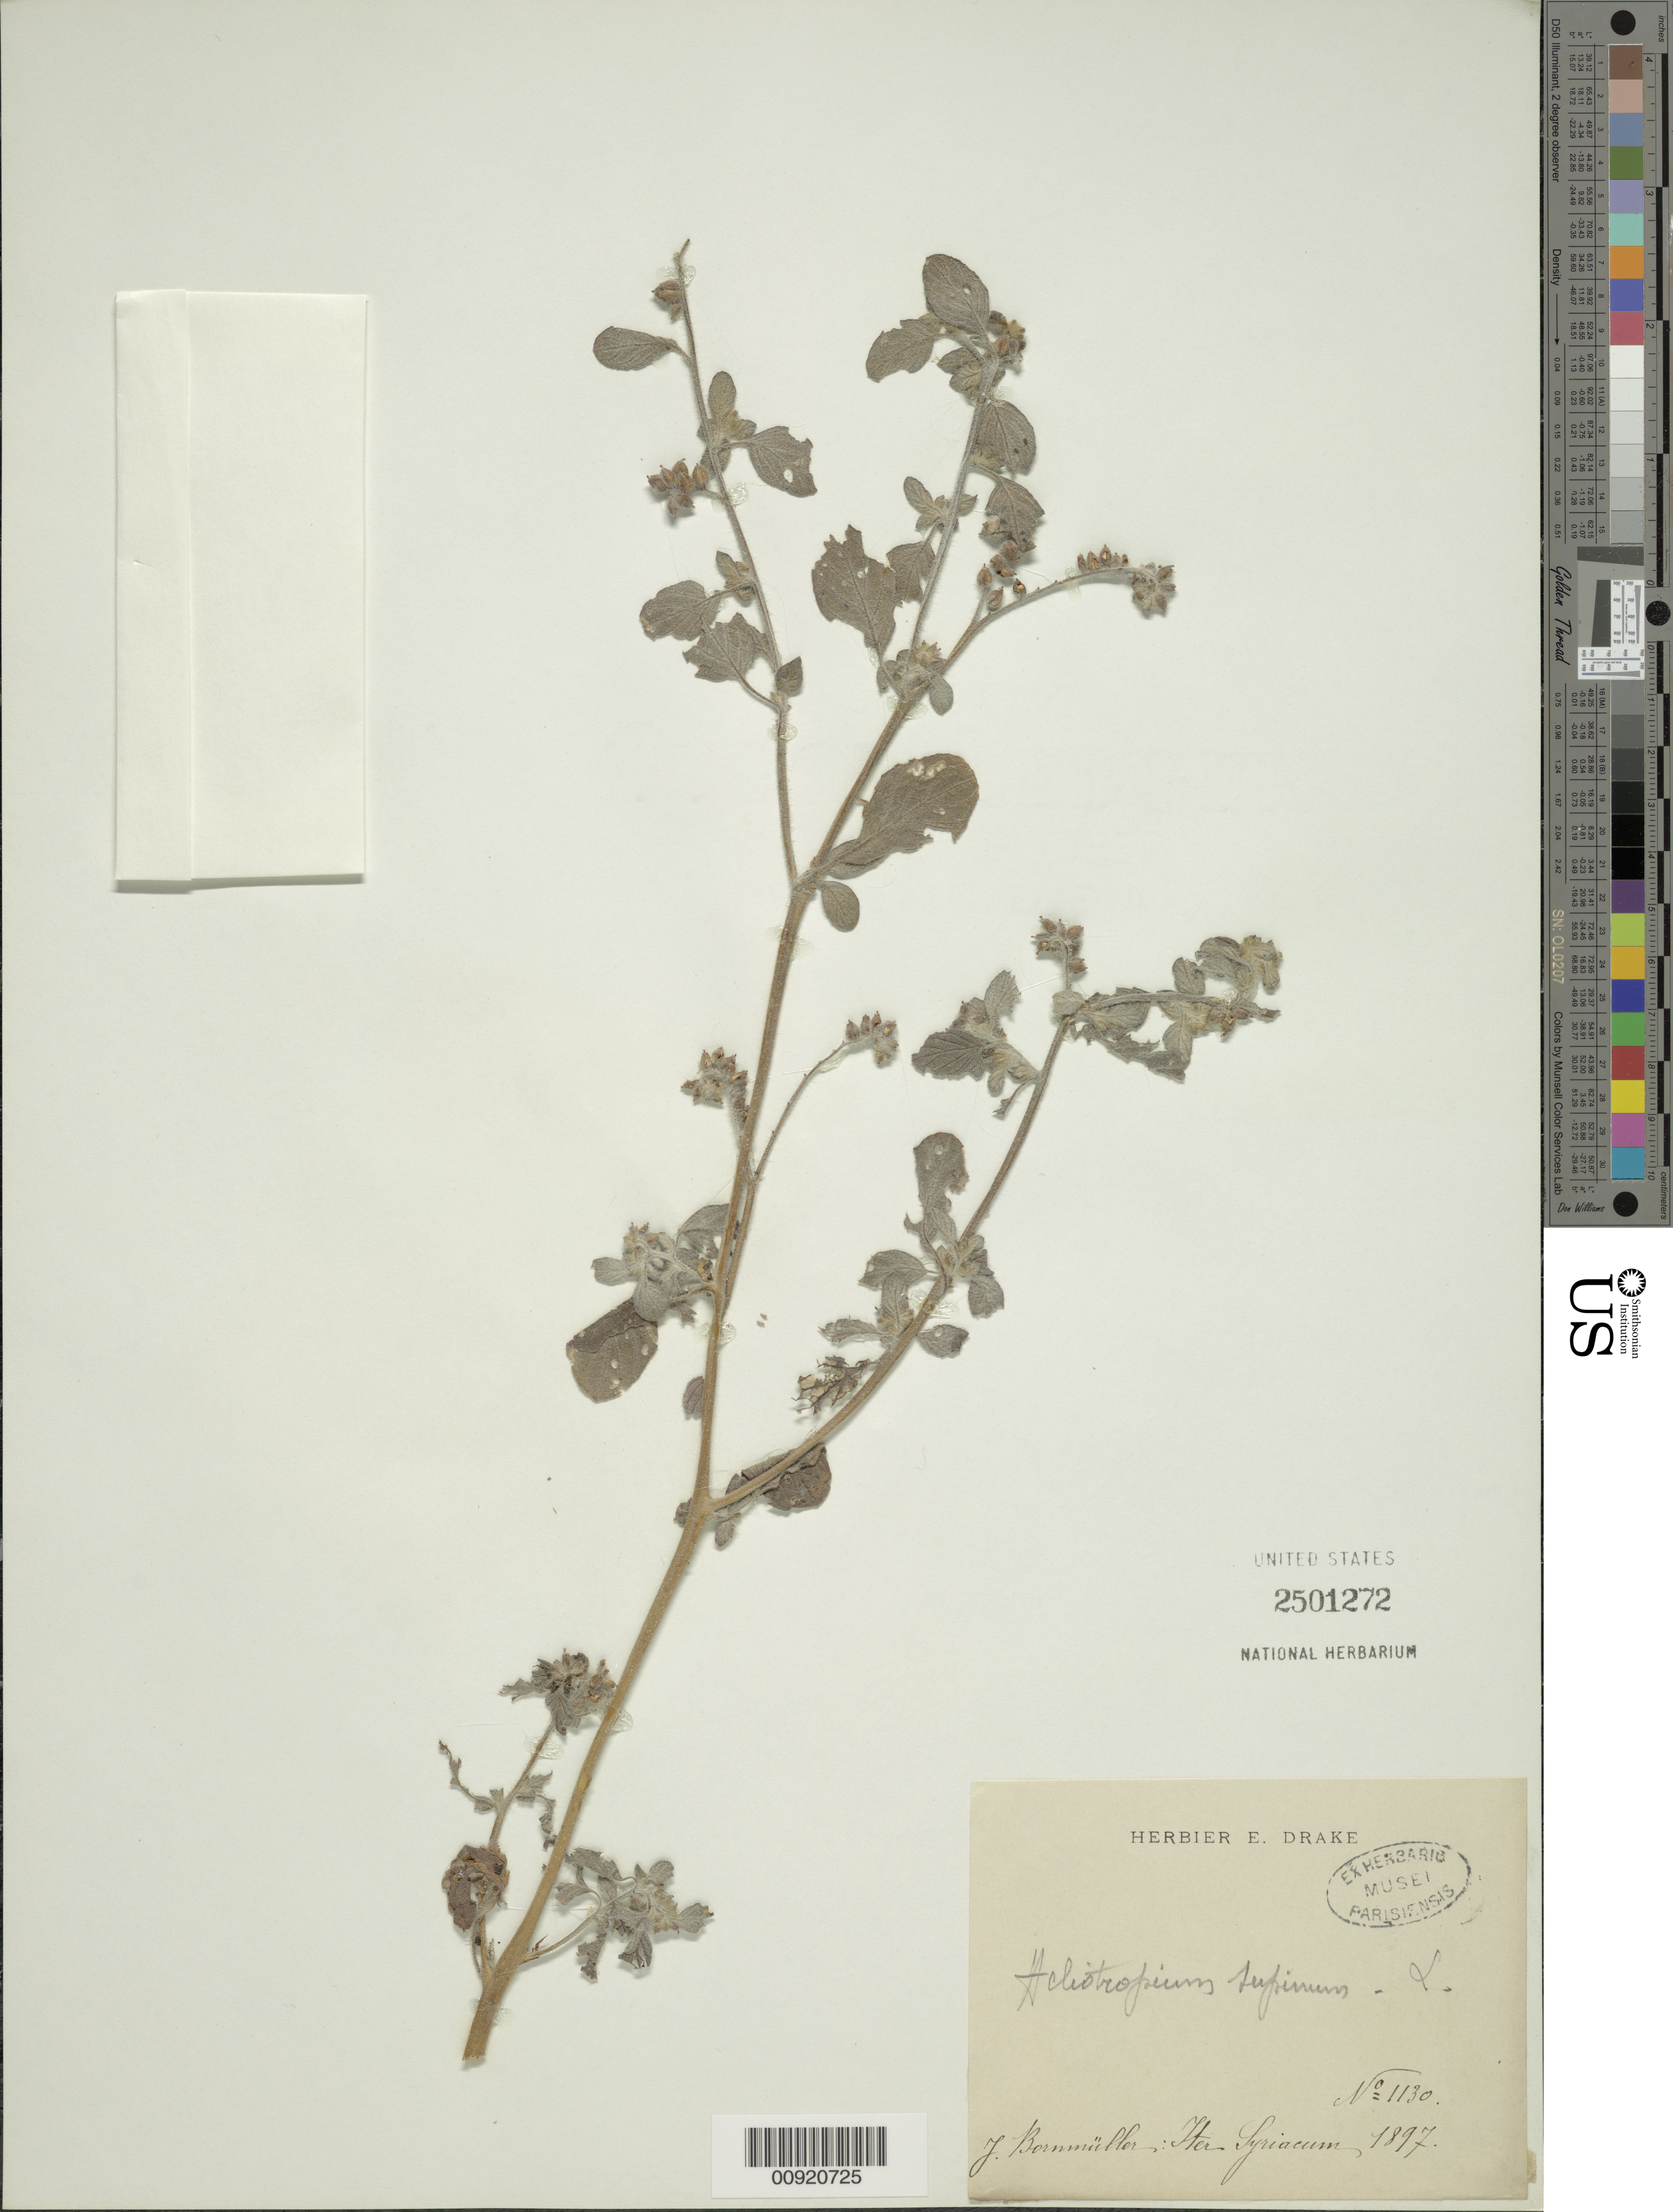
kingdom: Plantae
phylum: Tracheophyta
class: Magnoliopsida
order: Boraginales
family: Heliotropiaceae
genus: Heliotropium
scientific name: Heliotropium supinum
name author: L.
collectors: J. Bornmüller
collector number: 1130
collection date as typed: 1897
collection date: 1897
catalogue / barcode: US 2501272